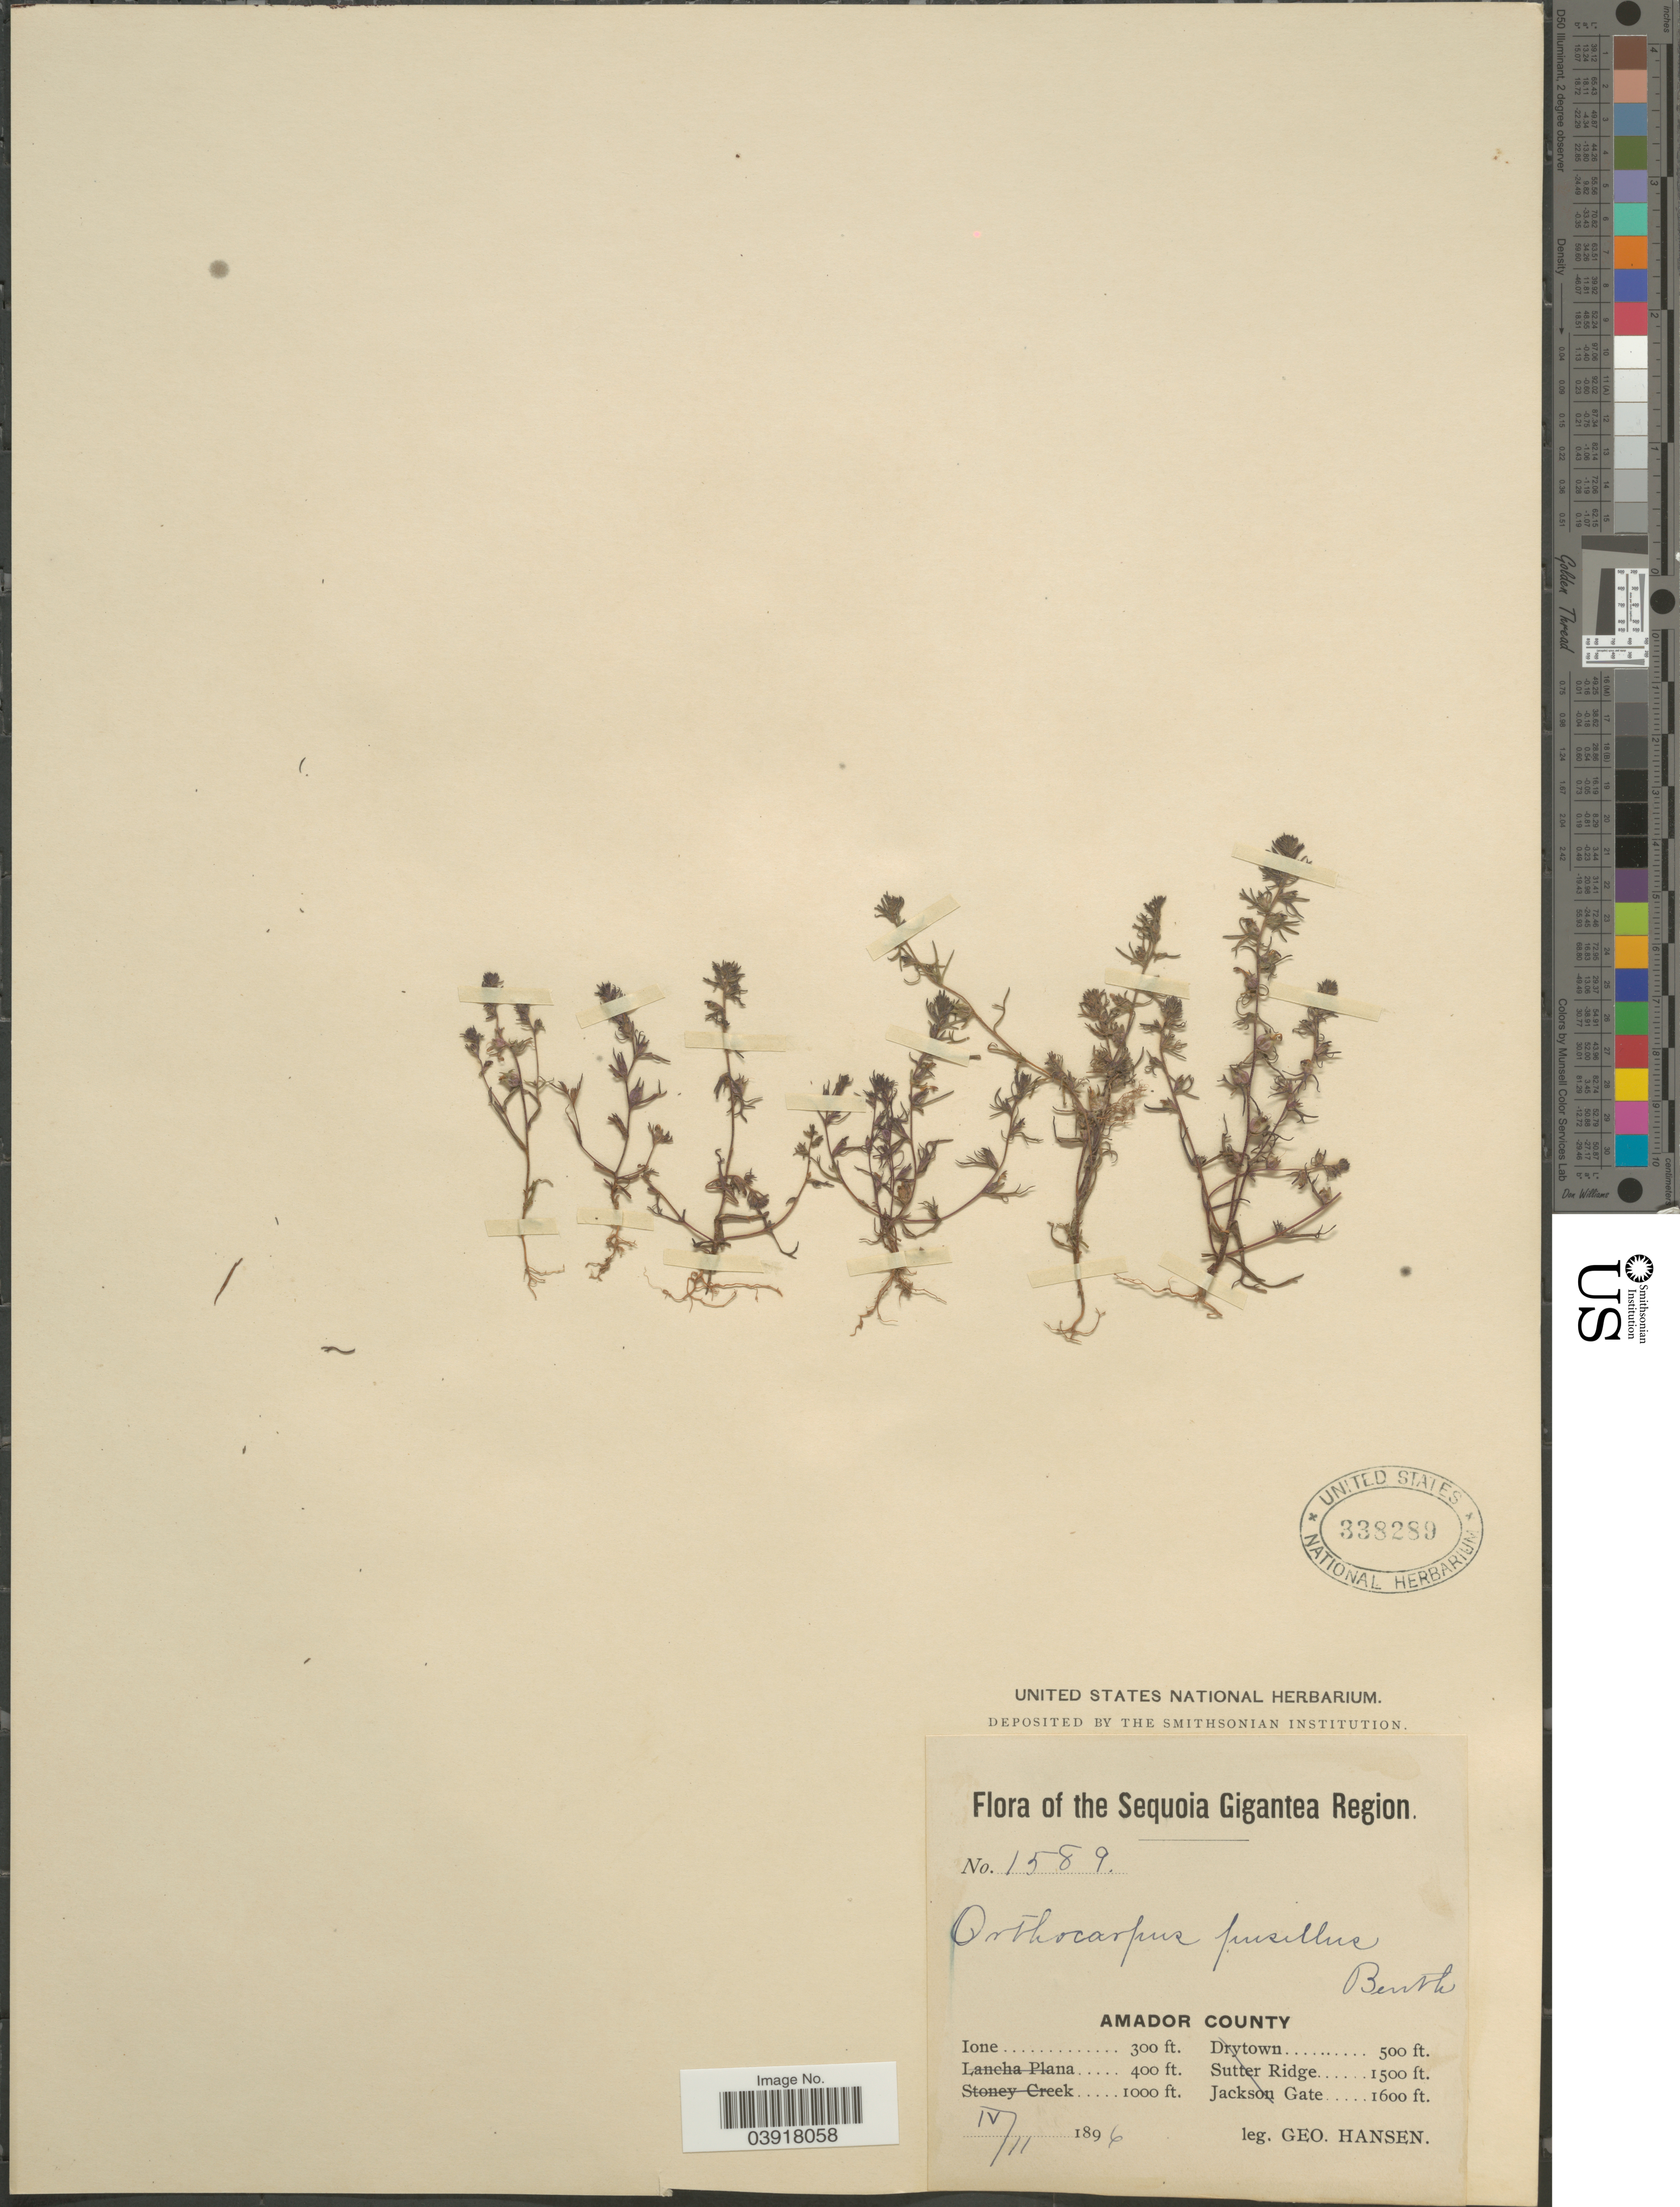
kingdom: Plantae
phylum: Tracheophyta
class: Magnoliopsida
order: Lamiales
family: Orobanchaceae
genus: Orthocarpus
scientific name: Orthocarpus pusillus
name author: Benth.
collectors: G. Hansen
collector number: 1589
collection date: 1896-04-11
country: United States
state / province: California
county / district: Amador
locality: The Sequoia Gigantea Region. Amador County. Ione.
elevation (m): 91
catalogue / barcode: US 338289